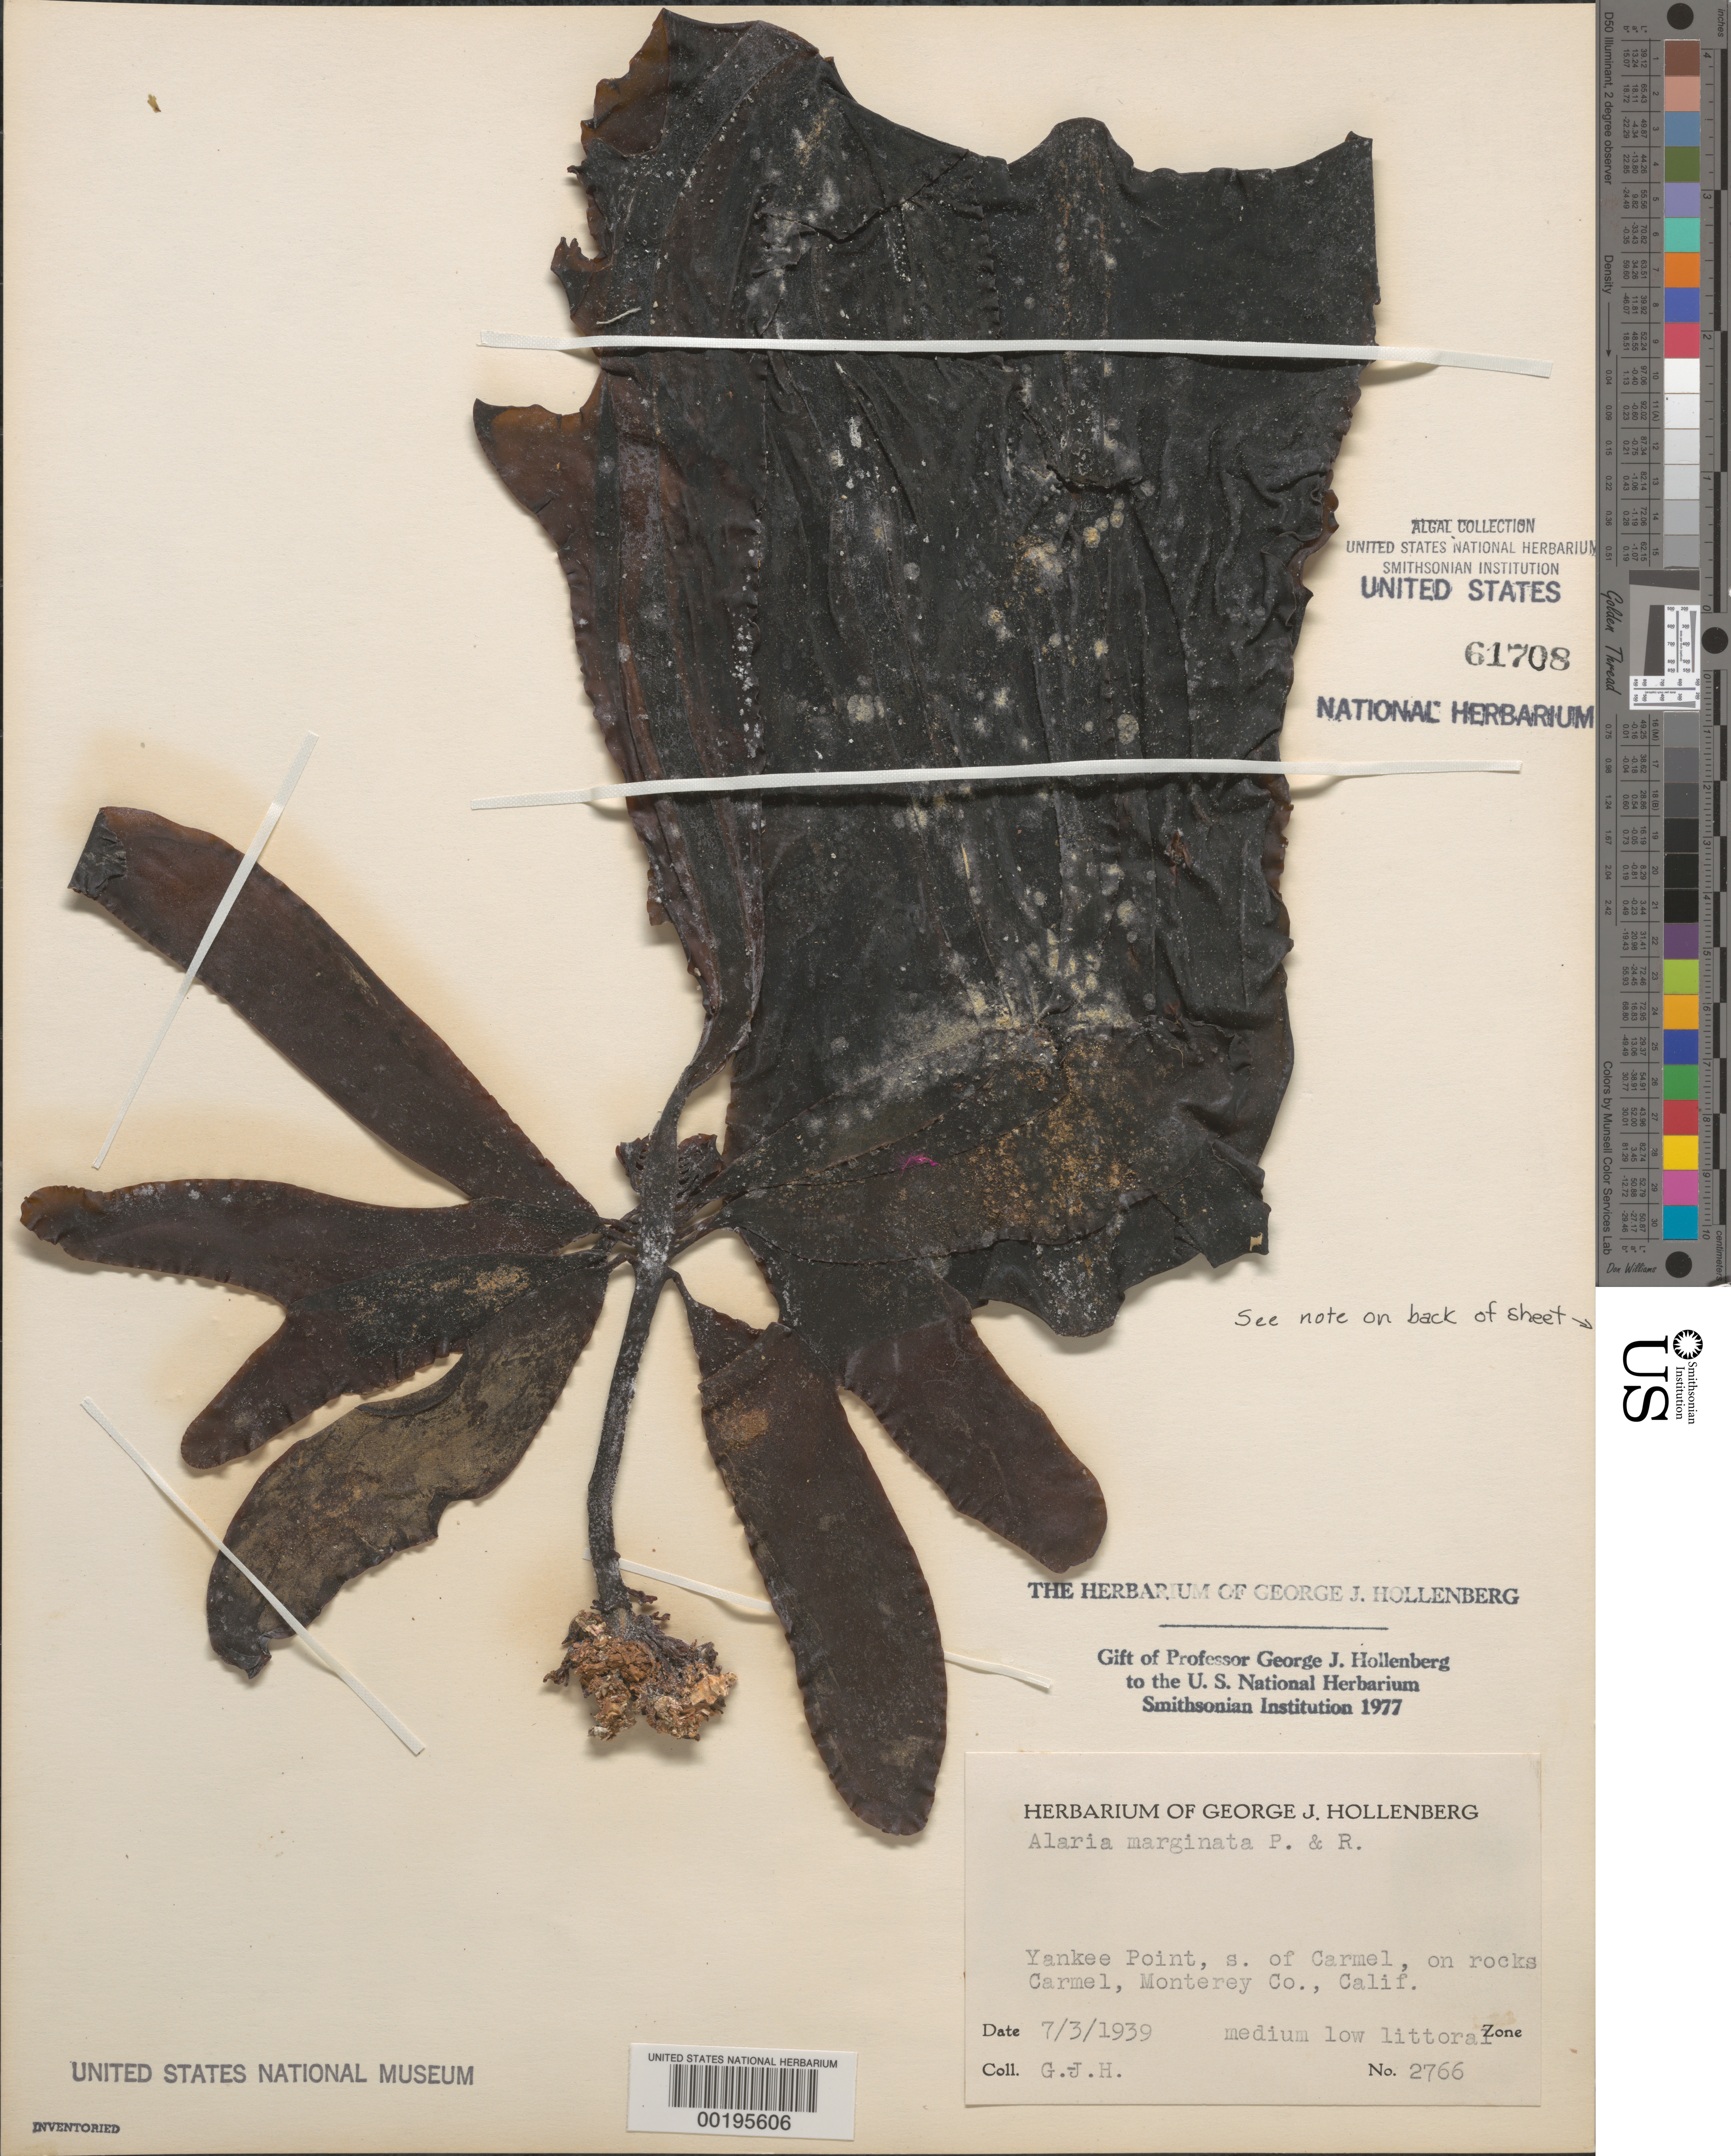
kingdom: Chromista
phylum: Ochrophyta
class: Phaeophyceae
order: Laminariales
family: Alariaceae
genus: Alaria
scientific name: Alaria marginata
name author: Ruiz & Pav.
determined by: Hollenberg, George J.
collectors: G. Hollenberg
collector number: GJH 2766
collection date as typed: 03 Jul 1939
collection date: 1939-07-03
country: United States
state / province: California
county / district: Monterey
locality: Yankee Point, south of carmel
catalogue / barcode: US 61708